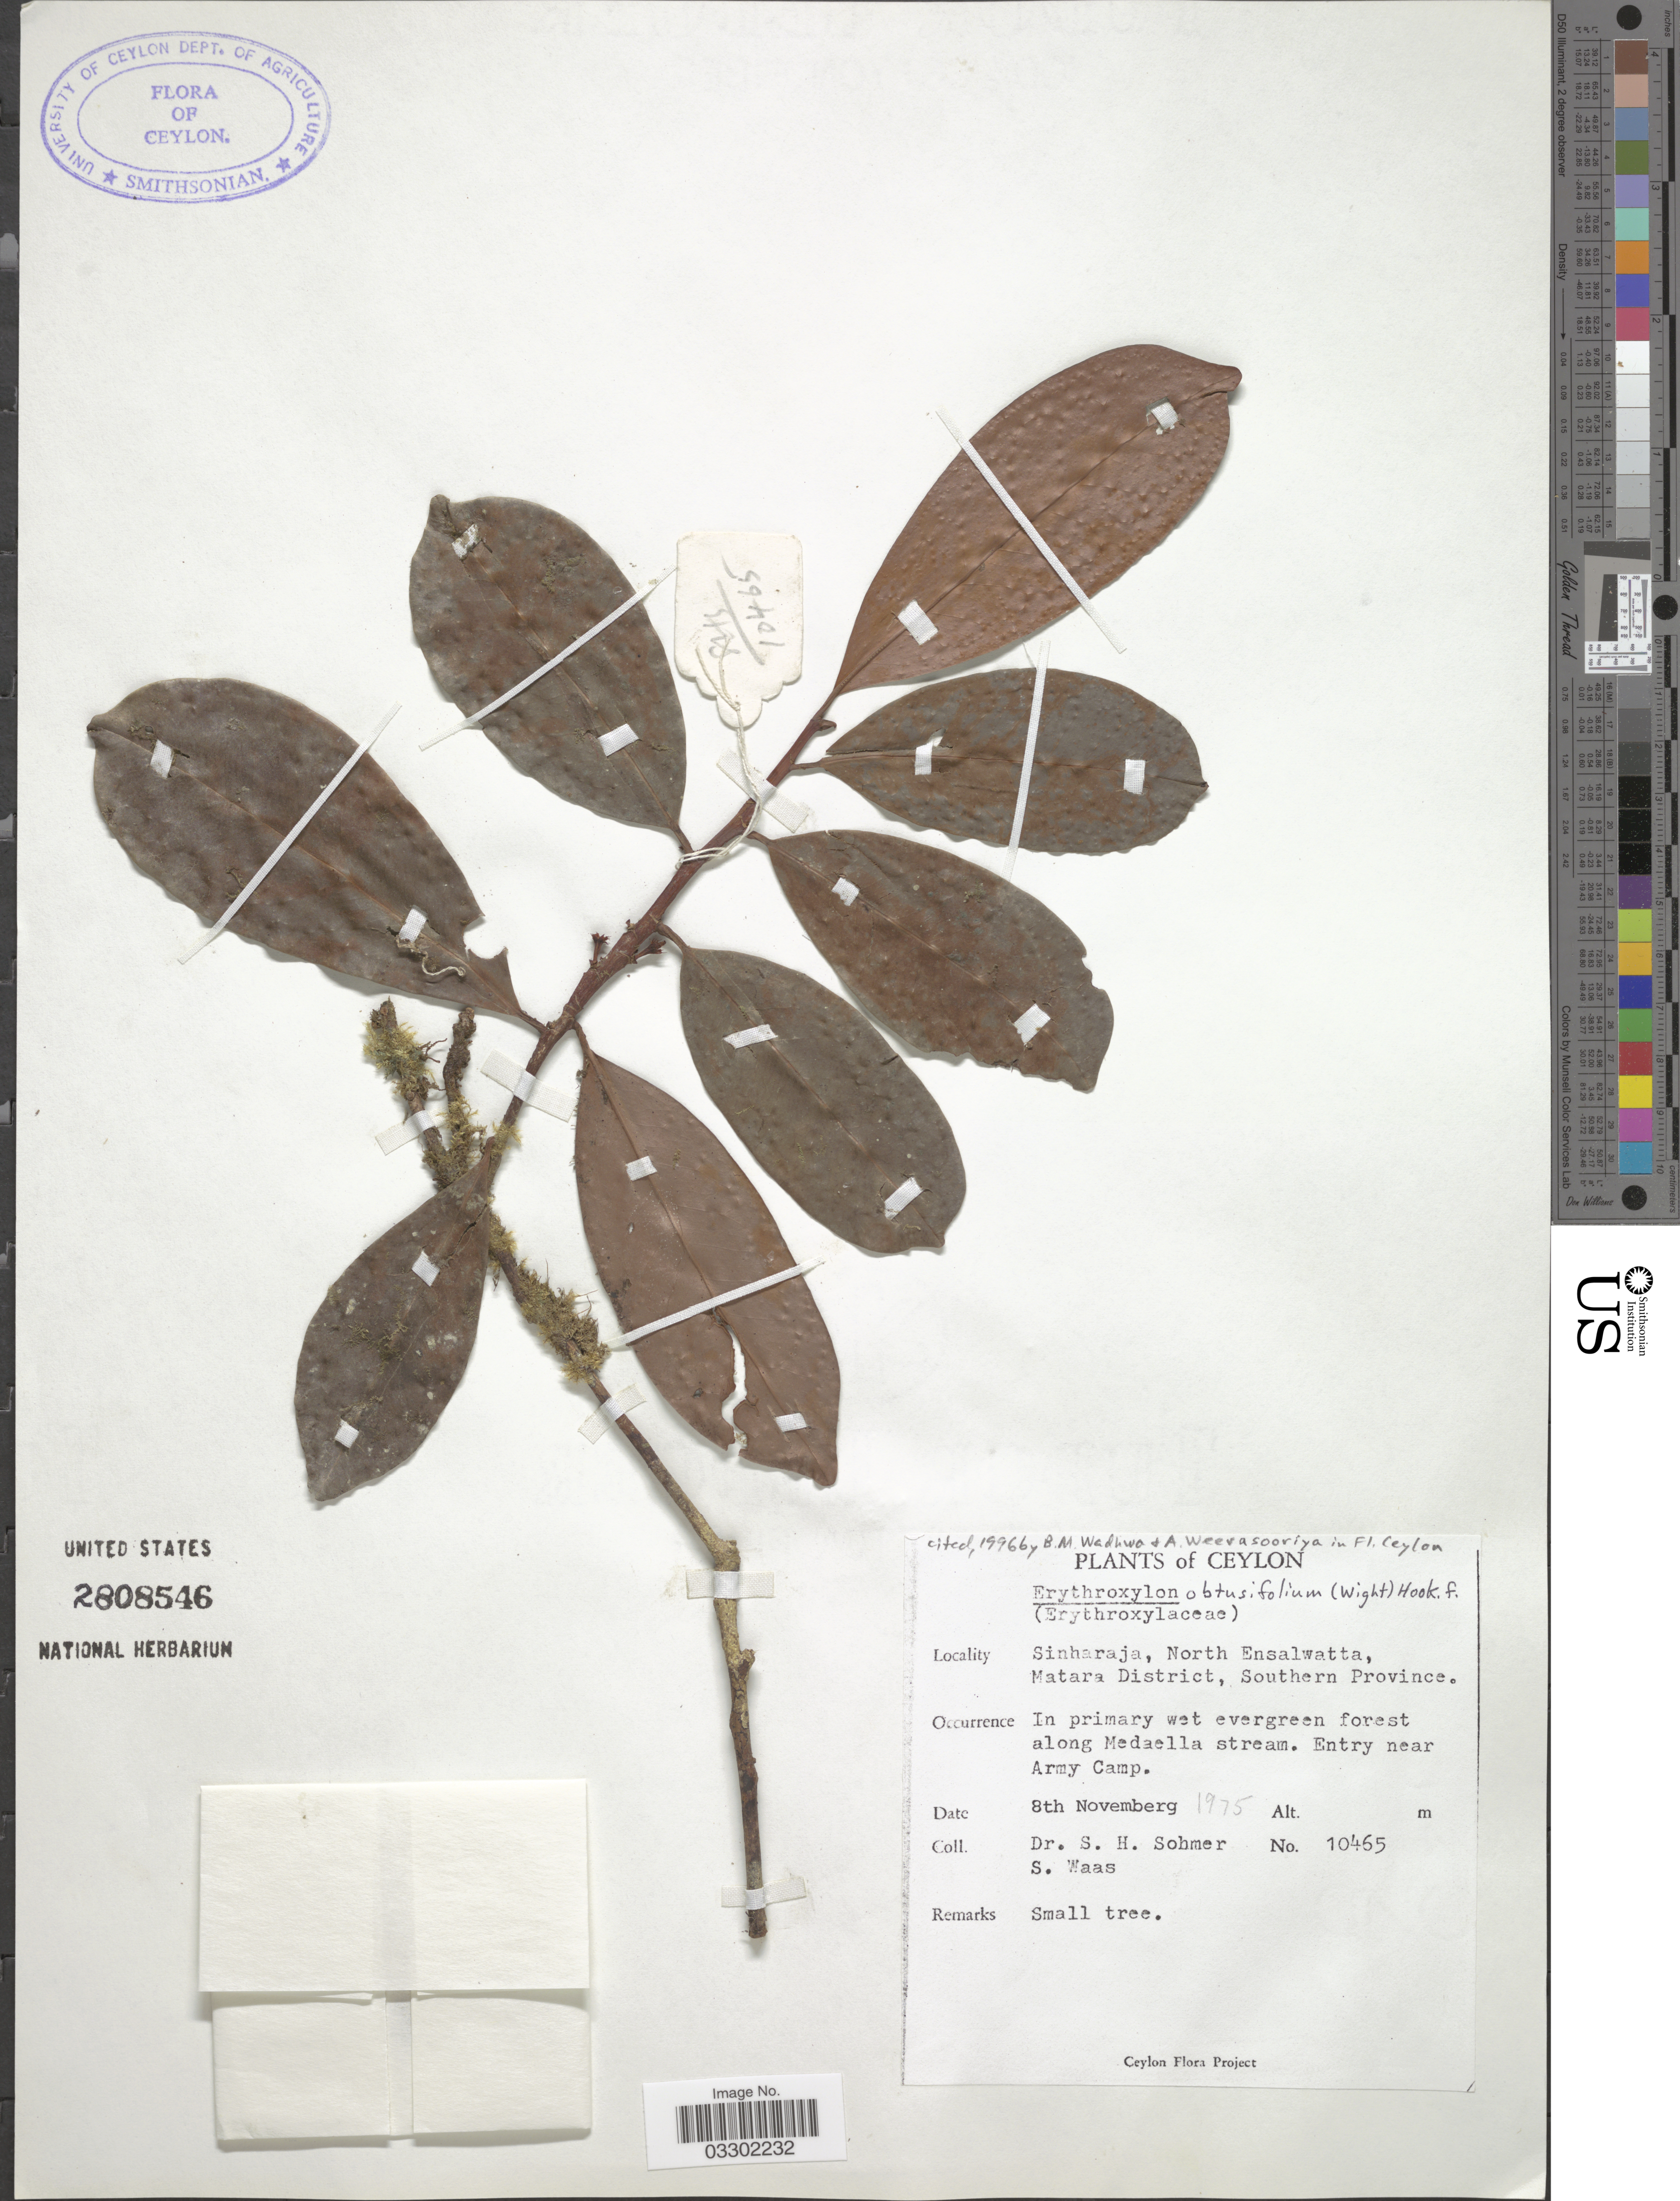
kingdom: Plantae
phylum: Tracheophyta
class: Magnoliopsida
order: Malpighiales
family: Erythroxylaceae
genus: Erythroxylum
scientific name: Erythroxylum obtusifolium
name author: Hook. f.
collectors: S. H. Sohmer & S. Waas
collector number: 10465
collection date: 1975-11-08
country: Sri Lanka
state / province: Southern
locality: Ceylon, Sinharaja, North Ensalwatta Matara District, In primary wet evergreen forest along Medaella Stream. Entry near Army Camp.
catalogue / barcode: US 2808546